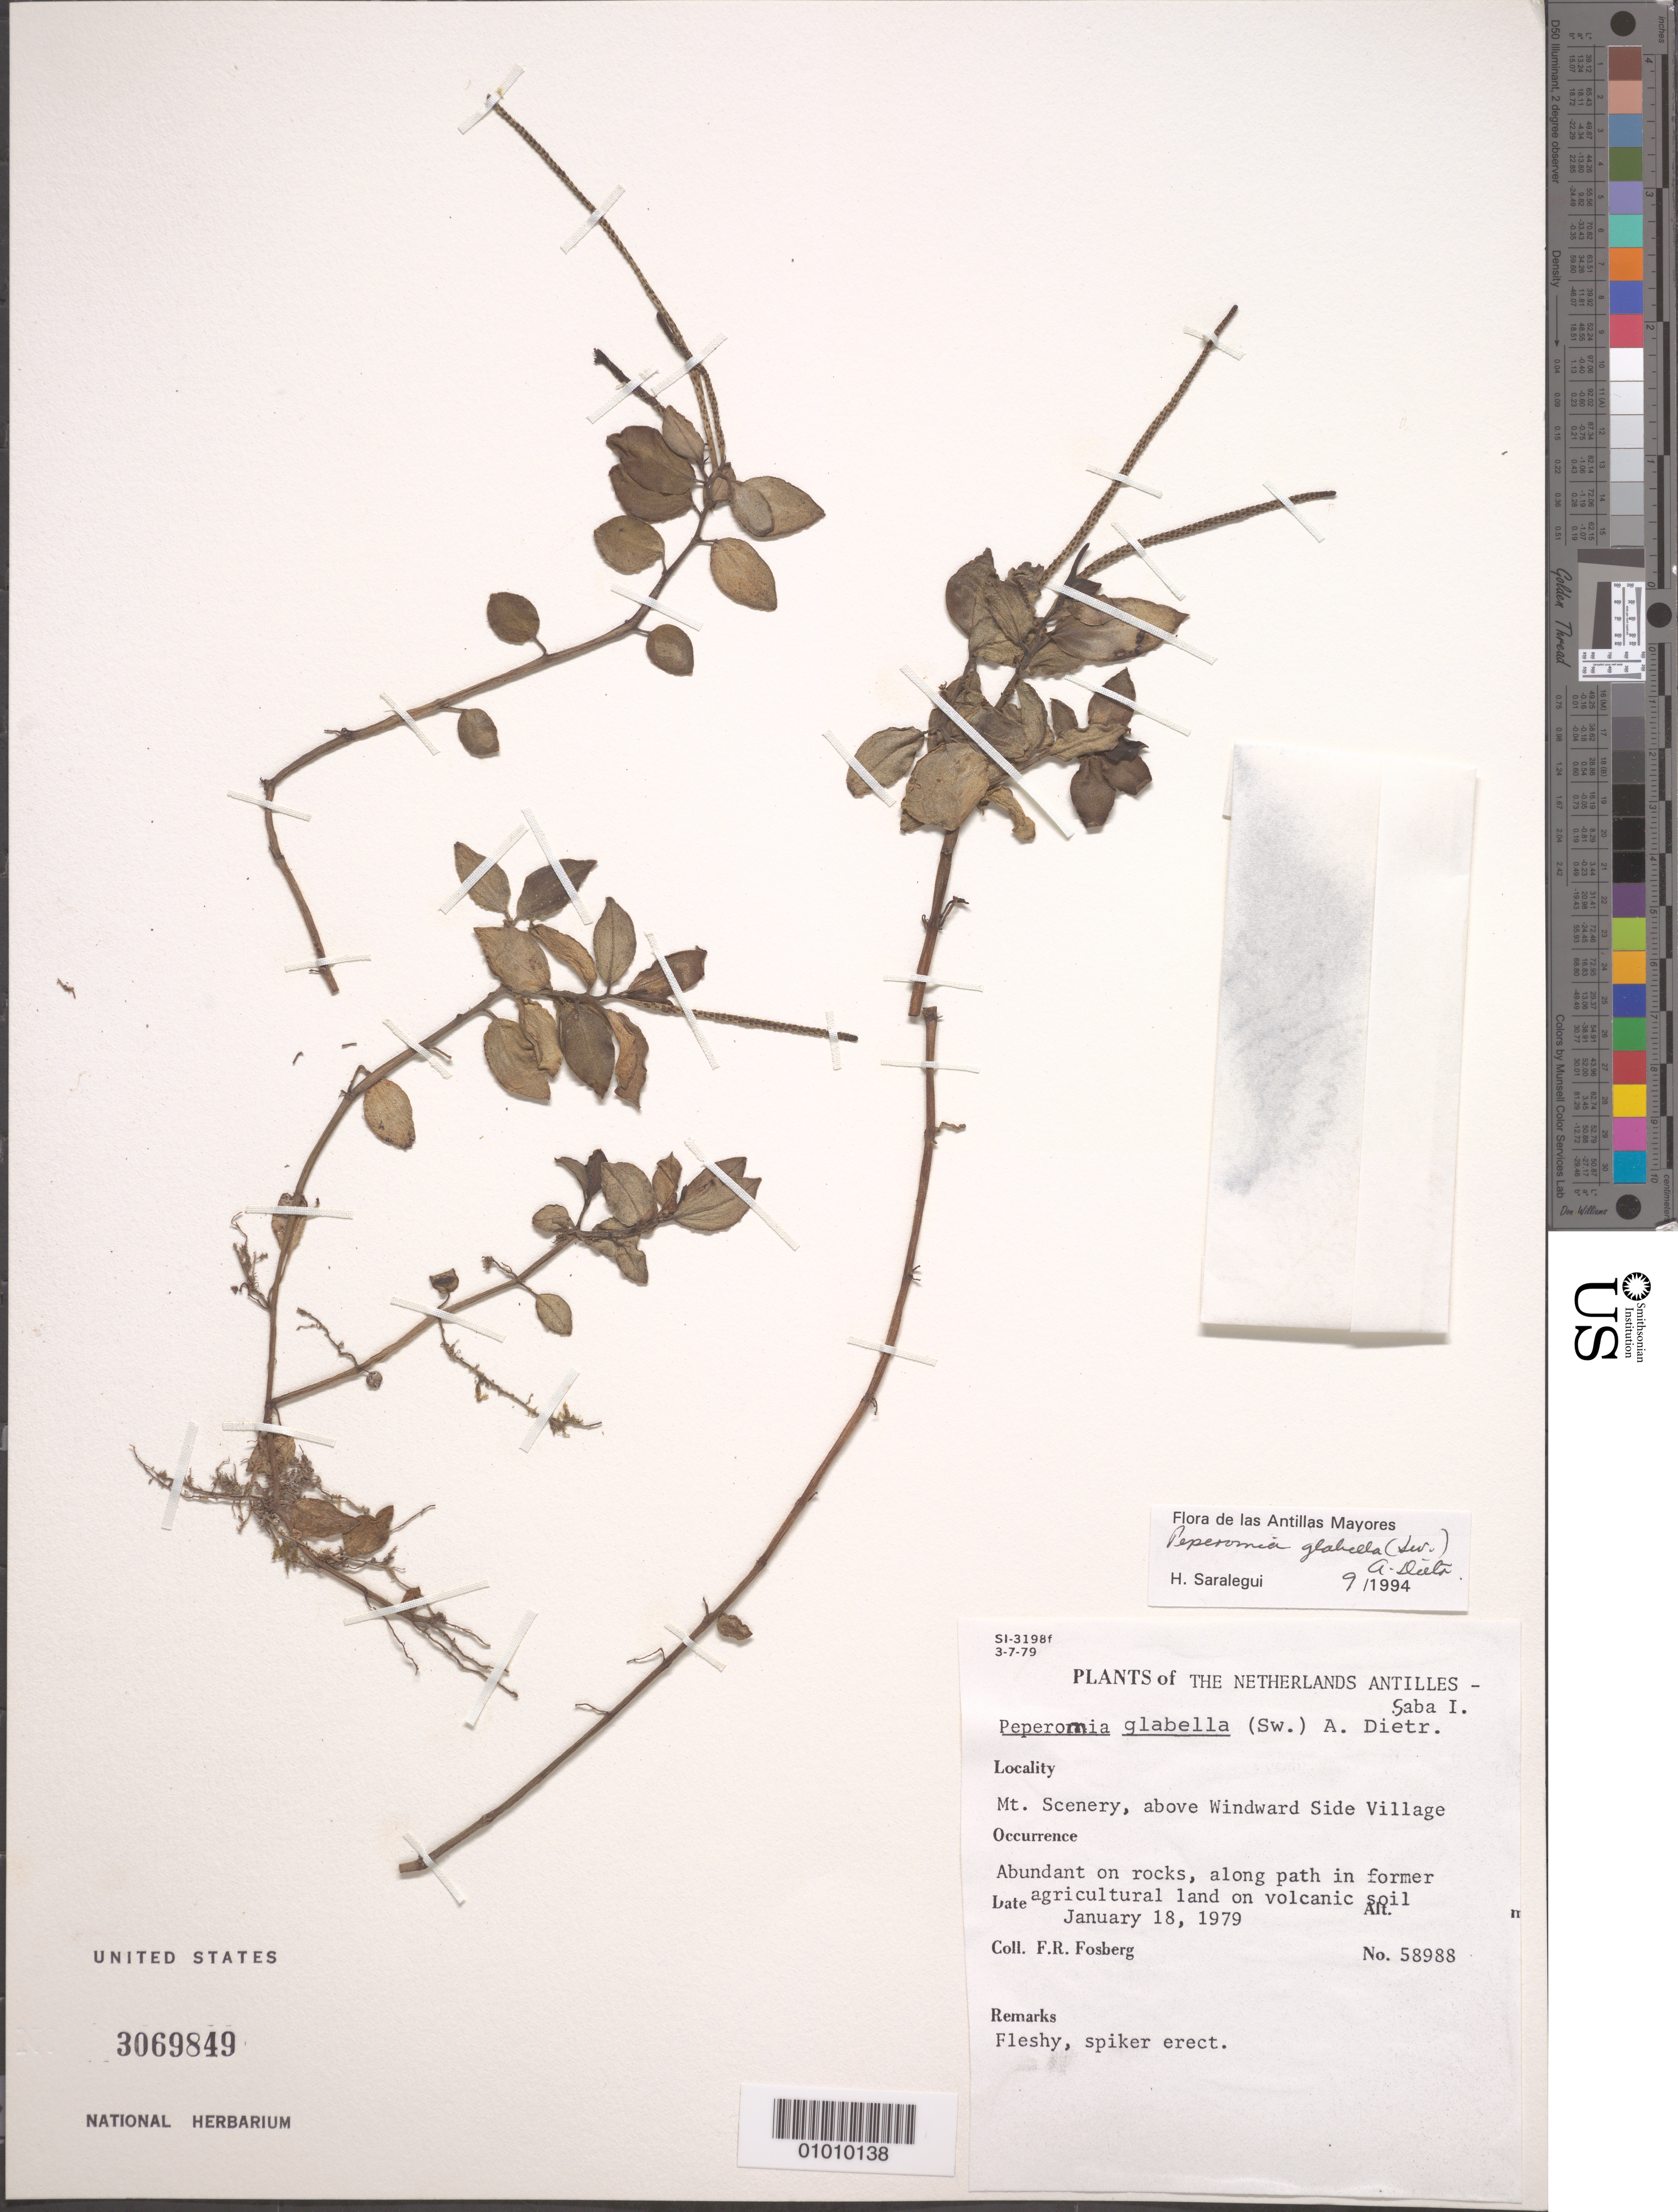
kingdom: Plantae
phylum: Tracheophyta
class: Magnoliopsida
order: Piperales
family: Piperaceae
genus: Peperomia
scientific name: Peperomia glabella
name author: (Sw.) A. Dietr.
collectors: F. R. Fosberg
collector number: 58988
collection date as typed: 18 Jan 1979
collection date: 1979-01-18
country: Aruba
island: Aruba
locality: Mt. Scenery, above Winward Side Village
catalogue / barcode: US 3069849